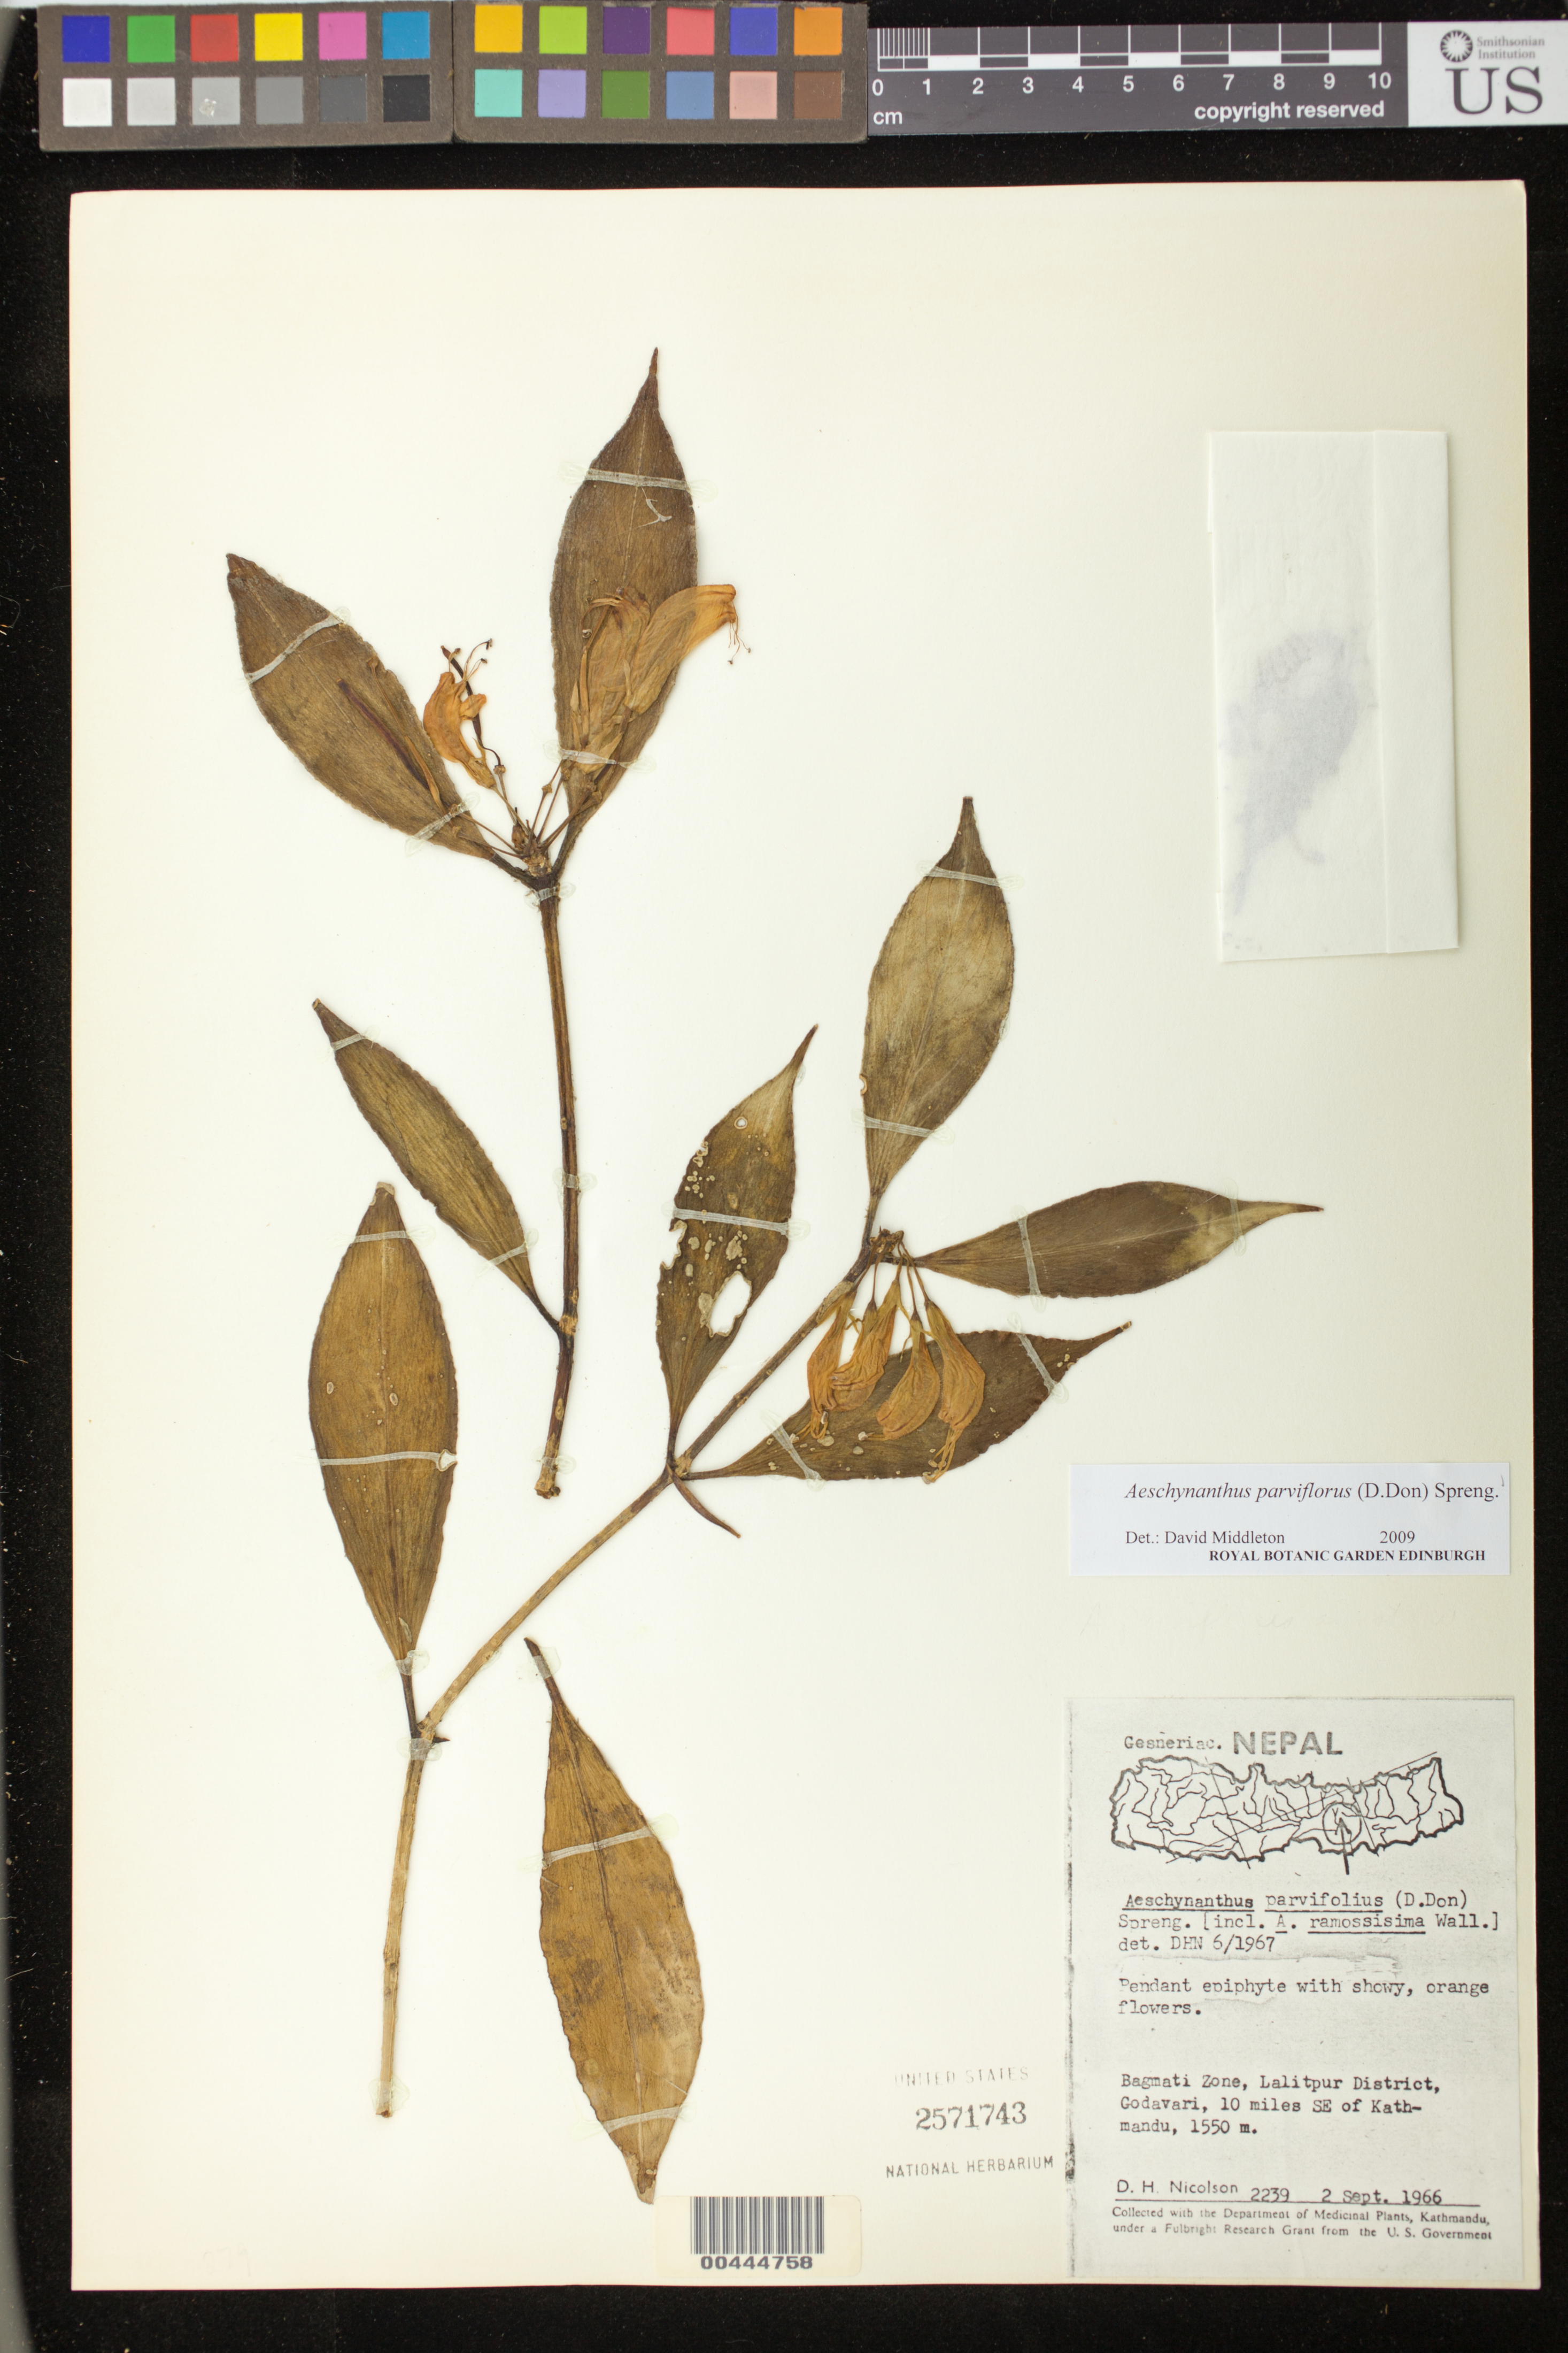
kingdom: Plantae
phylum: Tracheophyta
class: Magnoliopsida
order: Lamiales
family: Gesneriaceae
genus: Aeschynanthus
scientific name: Aeschynanthus parviflorus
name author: (D. Don) Spreng.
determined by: Middleton, D. J.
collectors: D. H. Nicolson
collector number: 2239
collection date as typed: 02 Sep 1966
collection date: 1966-09-02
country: Nepal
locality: Bagmati Zone, Lalitpur District, Godavari, 10 miles Se of Kathmandu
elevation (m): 1550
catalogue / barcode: US 2571743